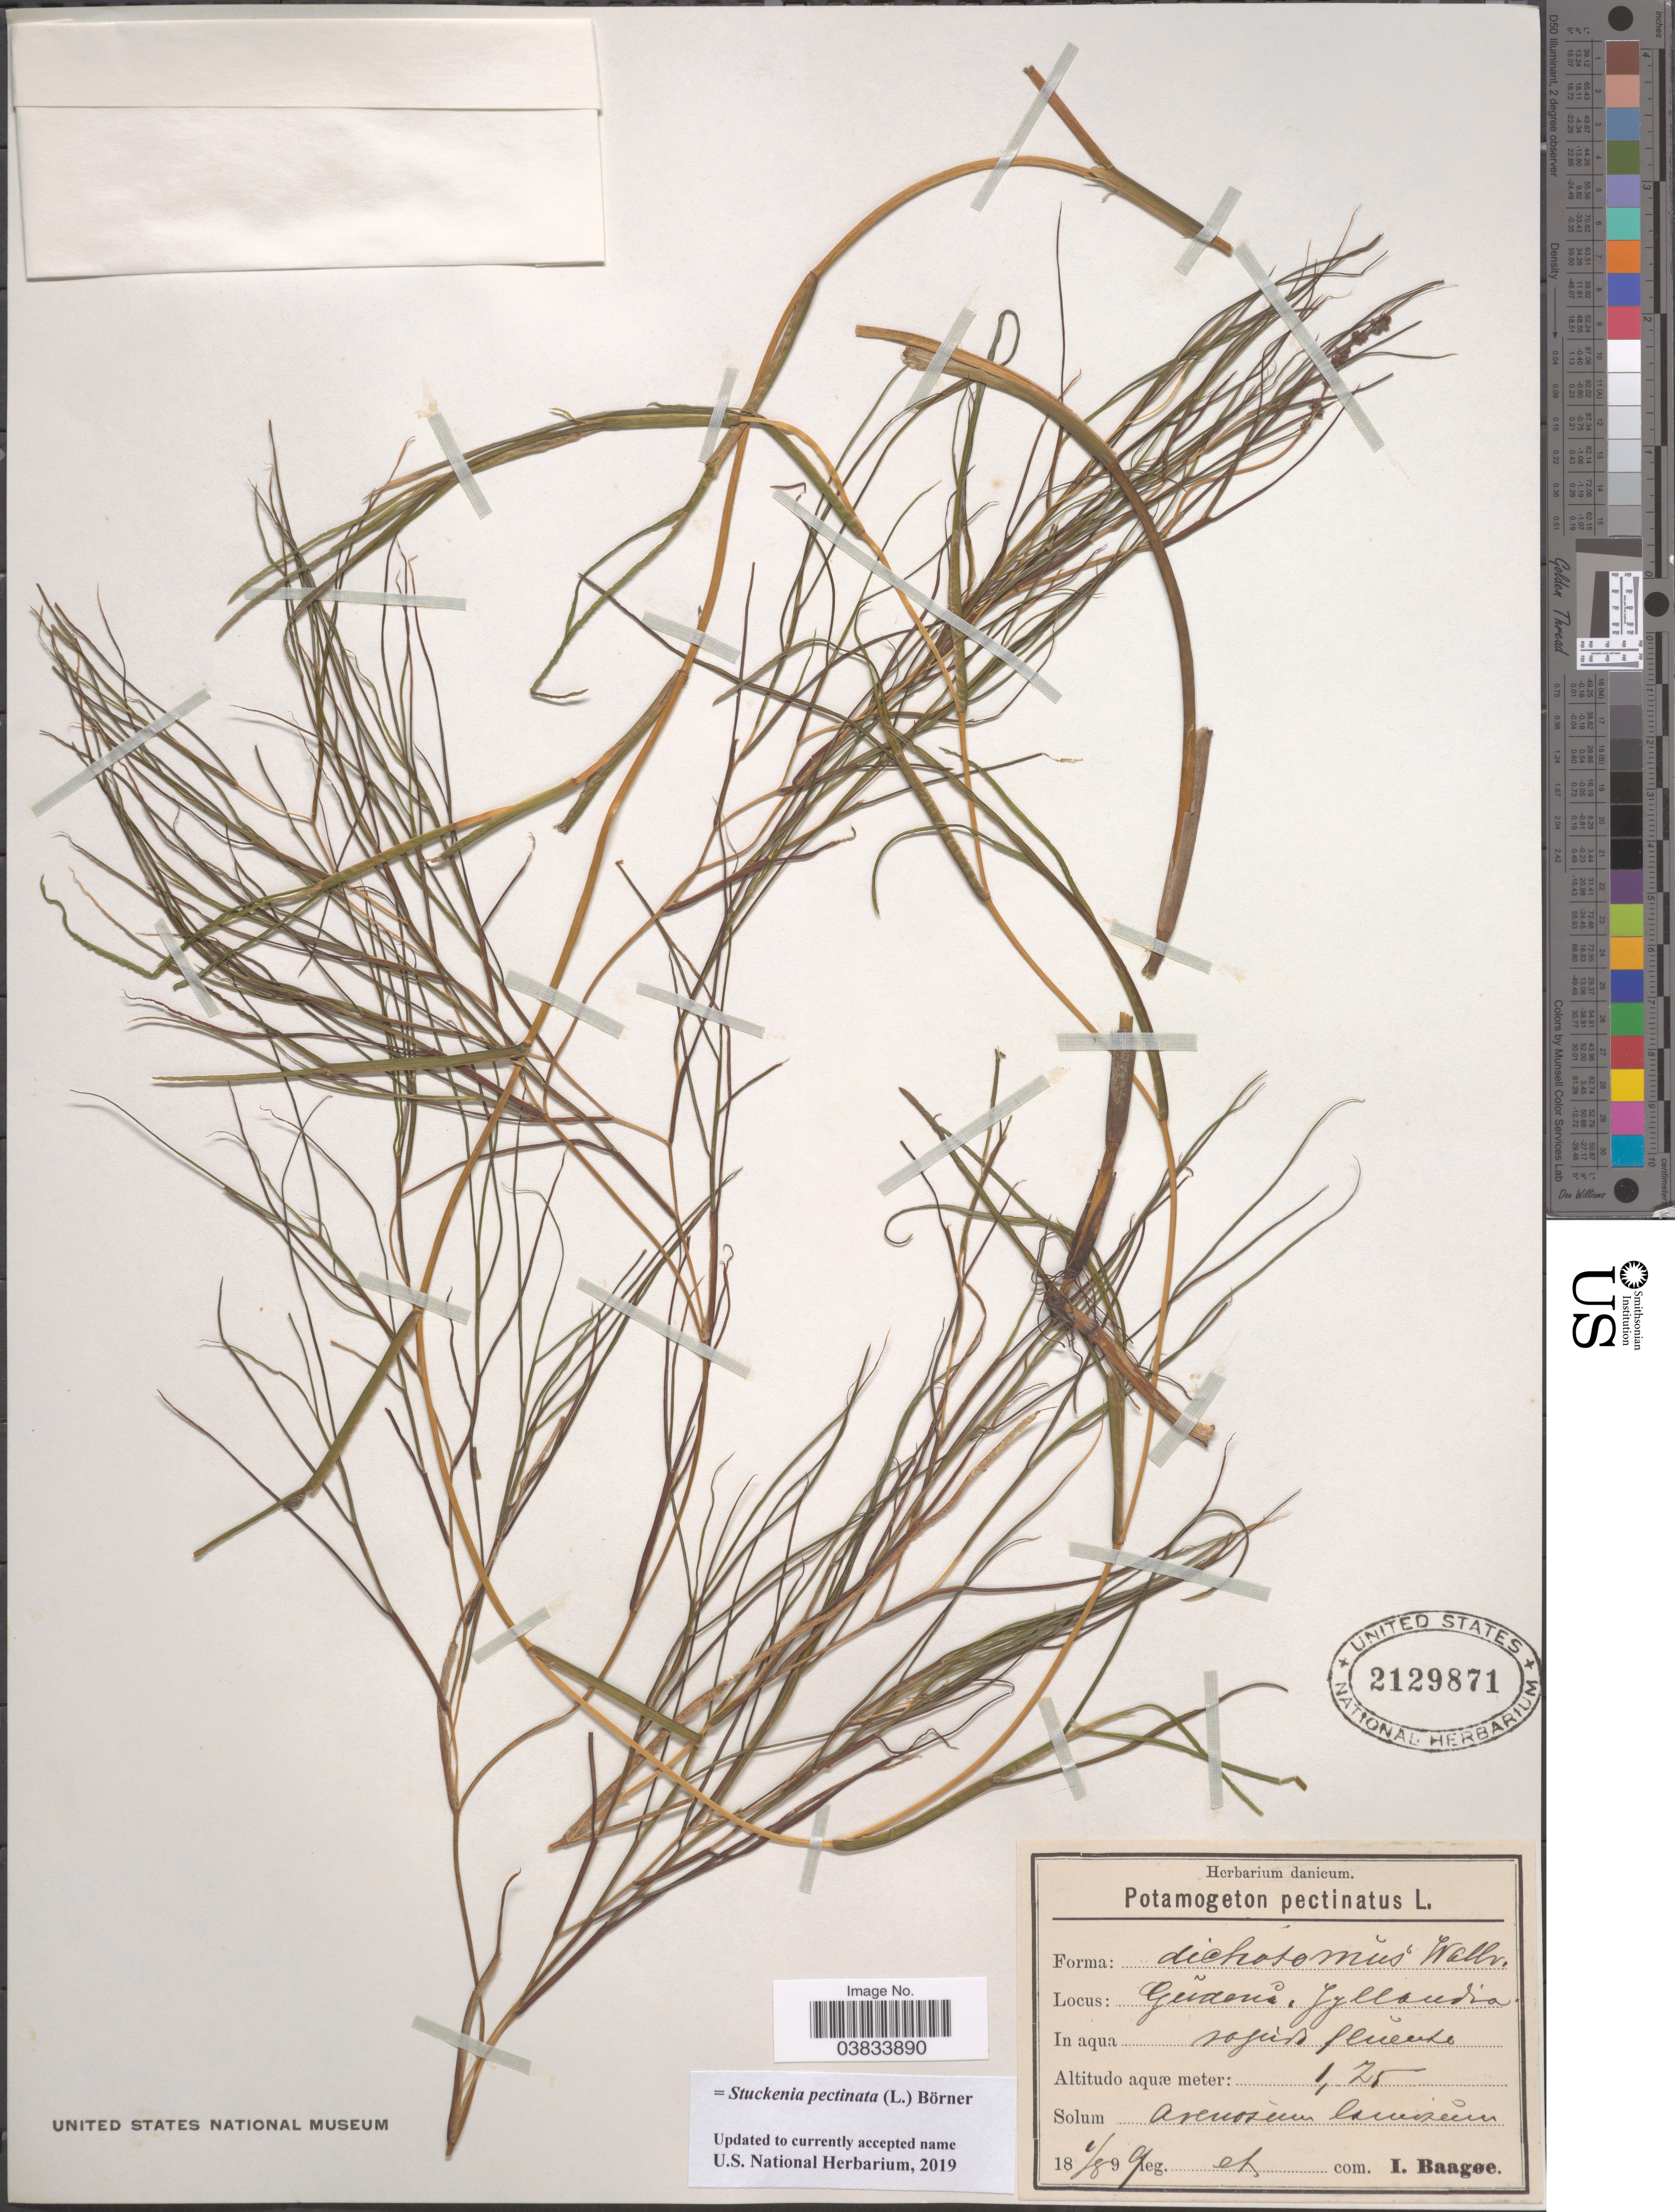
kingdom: Plantae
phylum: Tracheophyta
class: Liliopsida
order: Alismatales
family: Potamogetonaceae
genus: Stuckenia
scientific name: Stuckenia pectinata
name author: (L.) Börner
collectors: I. Baagøe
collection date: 1899-08-02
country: Denmark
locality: Geidena, Jyllandia.